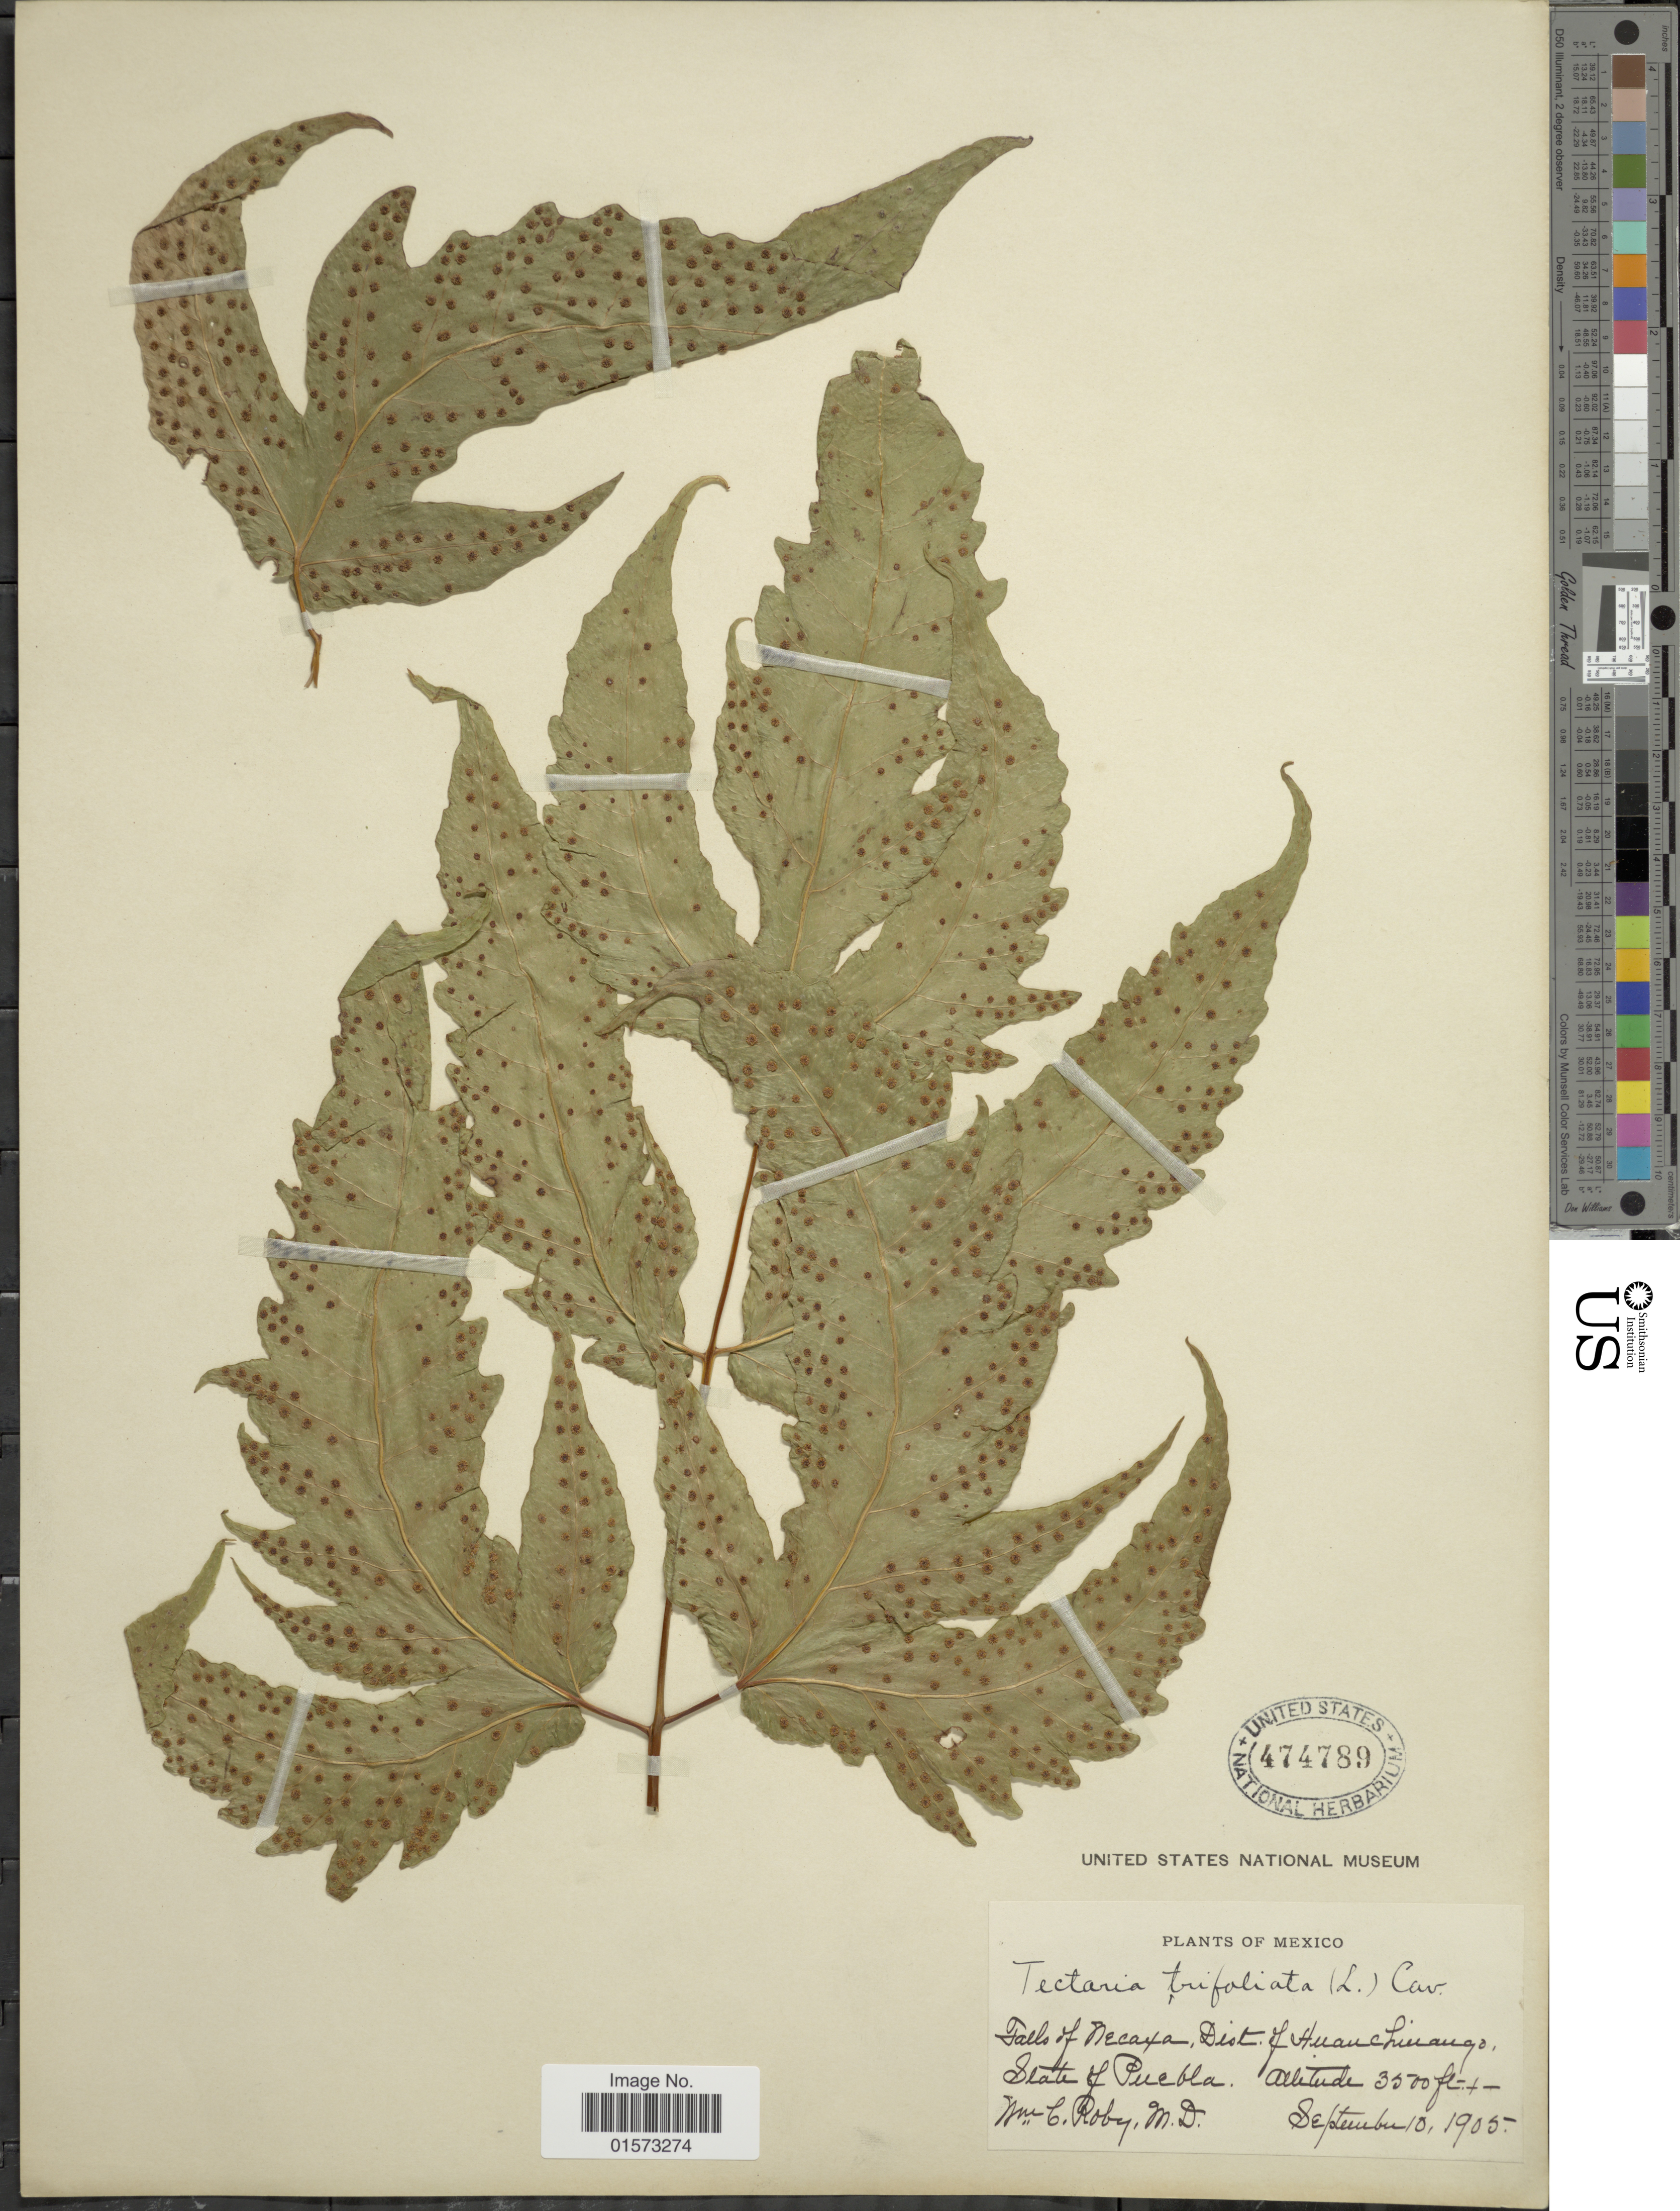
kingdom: Plantae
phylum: Tracheophyta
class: Polypodiopsida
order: Polypodiales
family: Tectariaceae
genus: Tectaria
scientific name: Tectaria heracleifolia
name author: (Willd.) Underw.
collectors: C. Roby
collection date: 1905-09-10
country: Mexico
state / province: Puebla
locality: Falls of Necarpa, Dist of HUanchuinga. State of Puebla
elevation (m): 1067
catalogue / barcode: US 474789